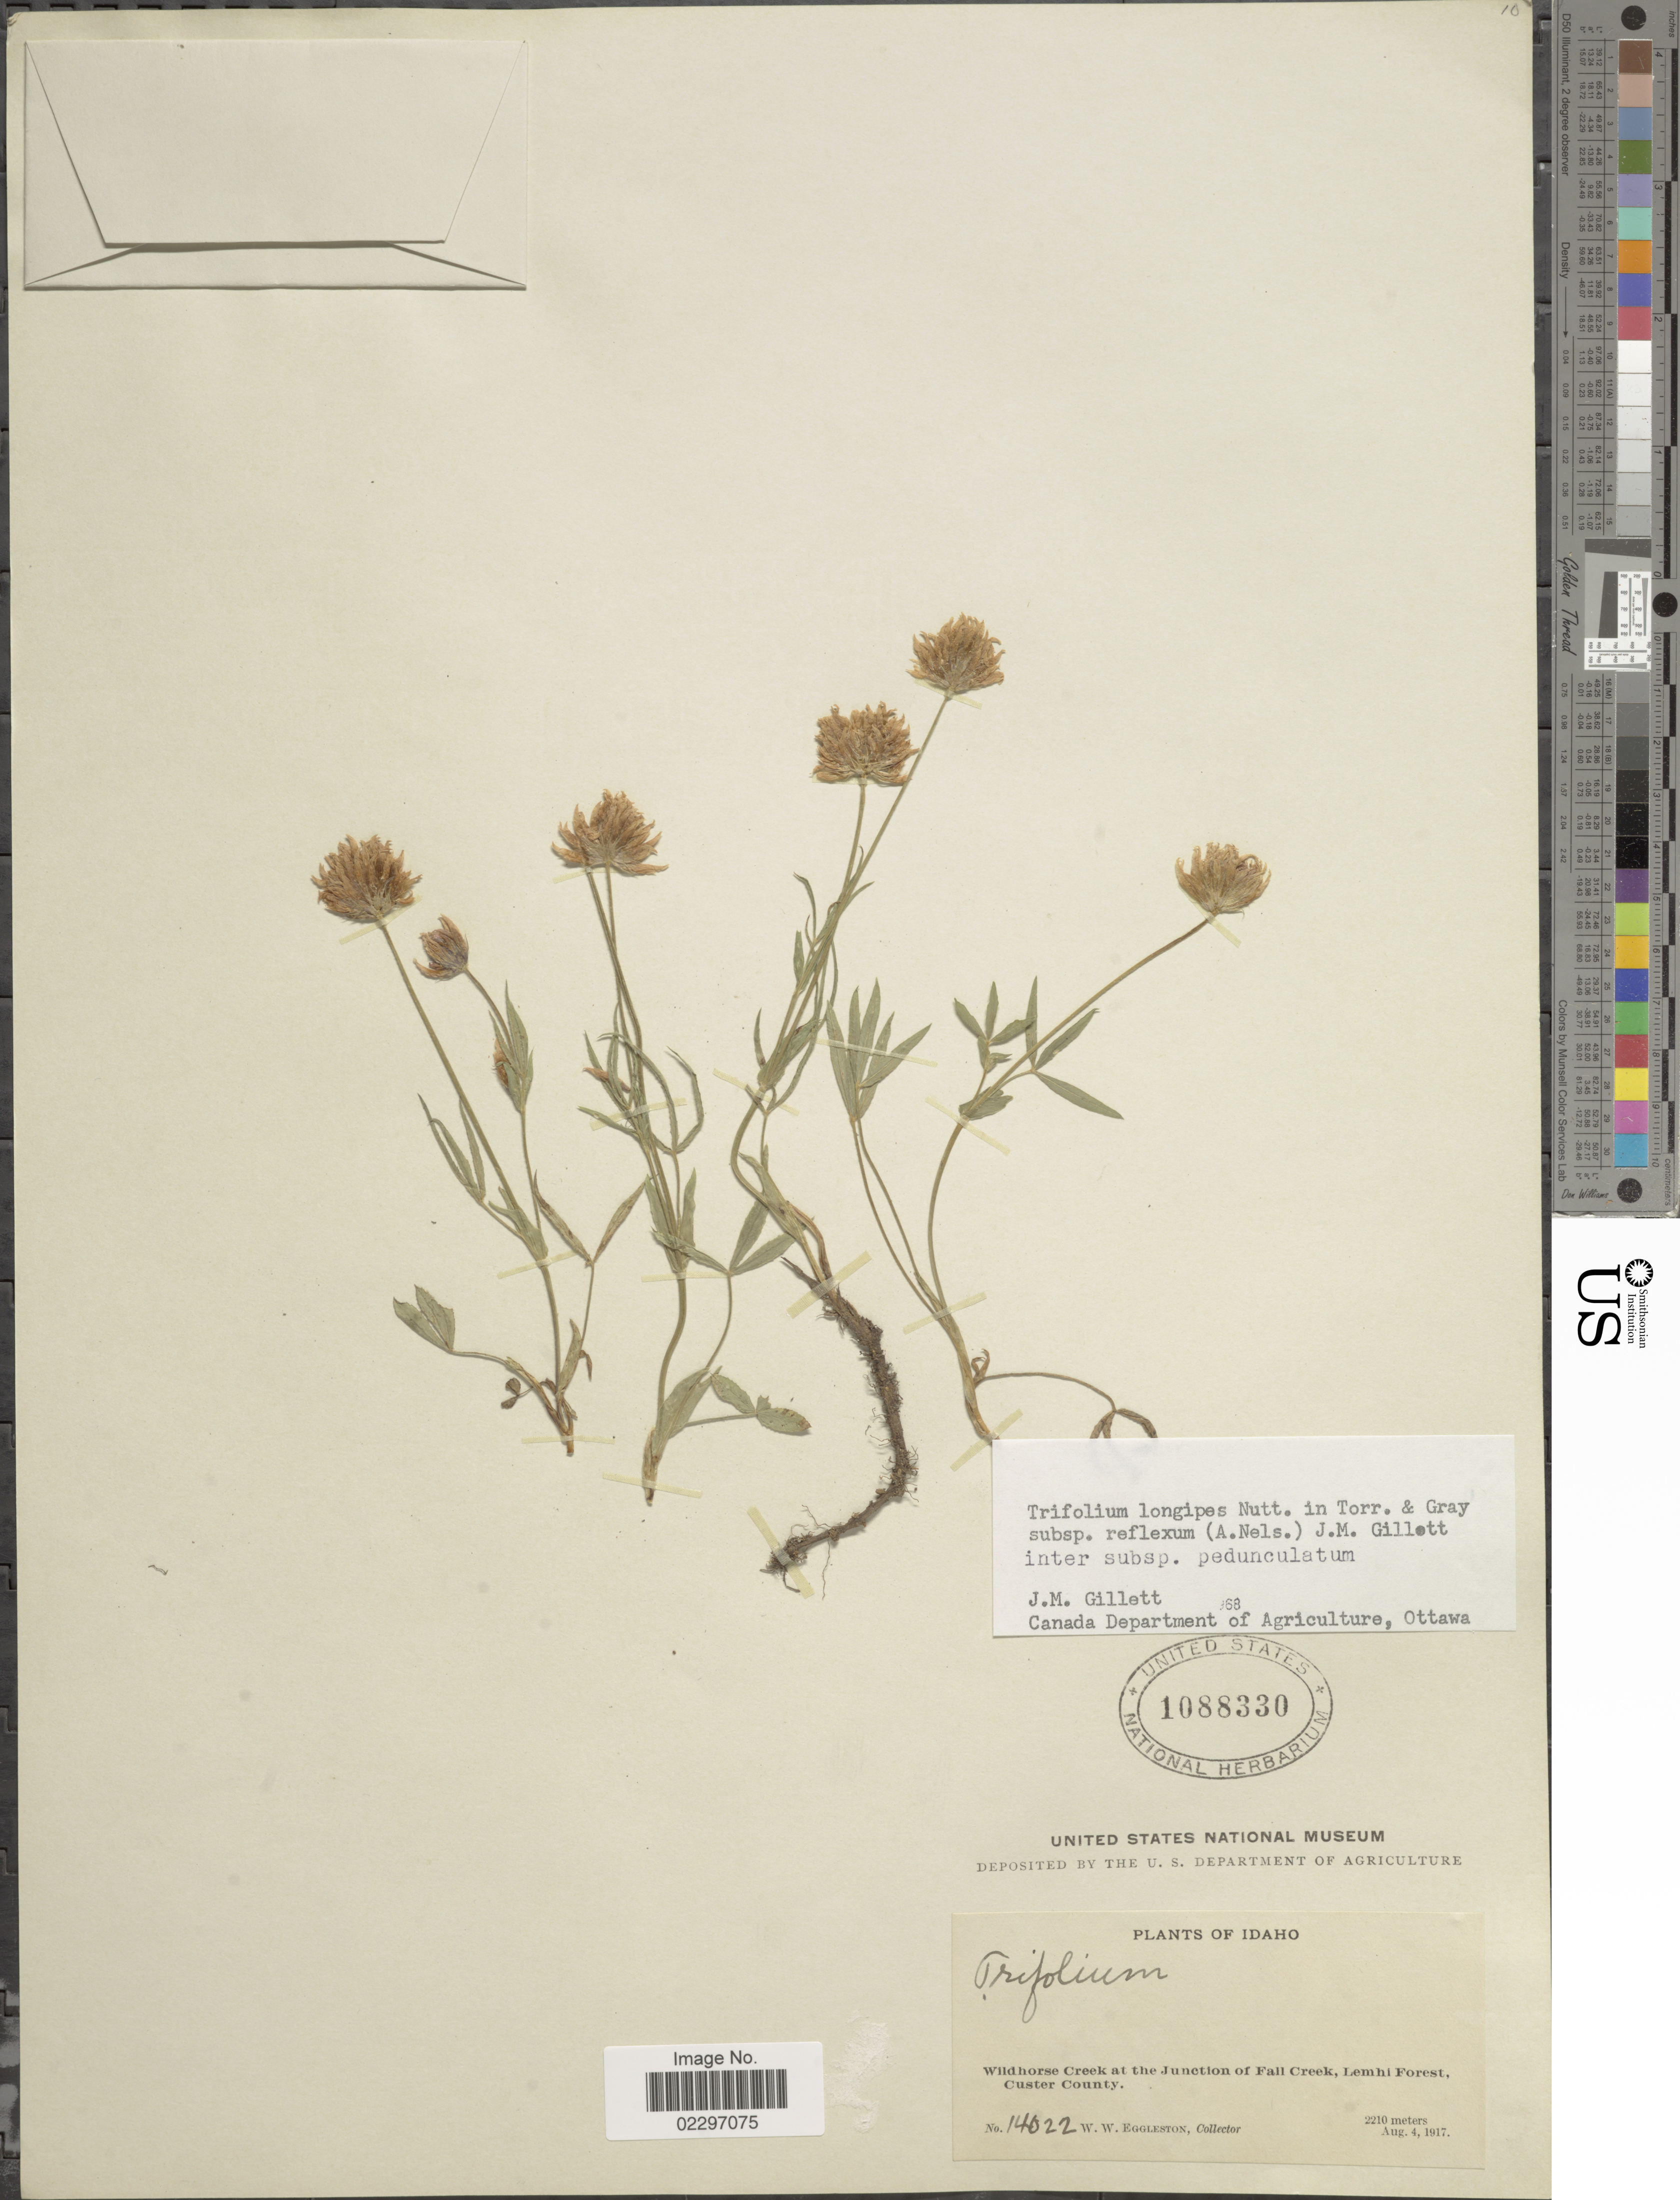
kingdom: Plantae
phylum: Tracheophyta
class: Magnoliopsida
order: Fabales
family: Fabaceae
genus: Trifolium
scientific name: Trifolium longipes subsp. reflexum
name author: (A. Nelson) J.M. Gillet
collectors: W. W. Eggleston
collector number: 14022*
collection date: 1917-08-04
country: United States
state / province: Idaho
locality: Wildhorse Creek at the Junction of Fall Creek, Lemhi Forest, Custer County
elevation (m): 2210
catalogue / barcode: US 1088330